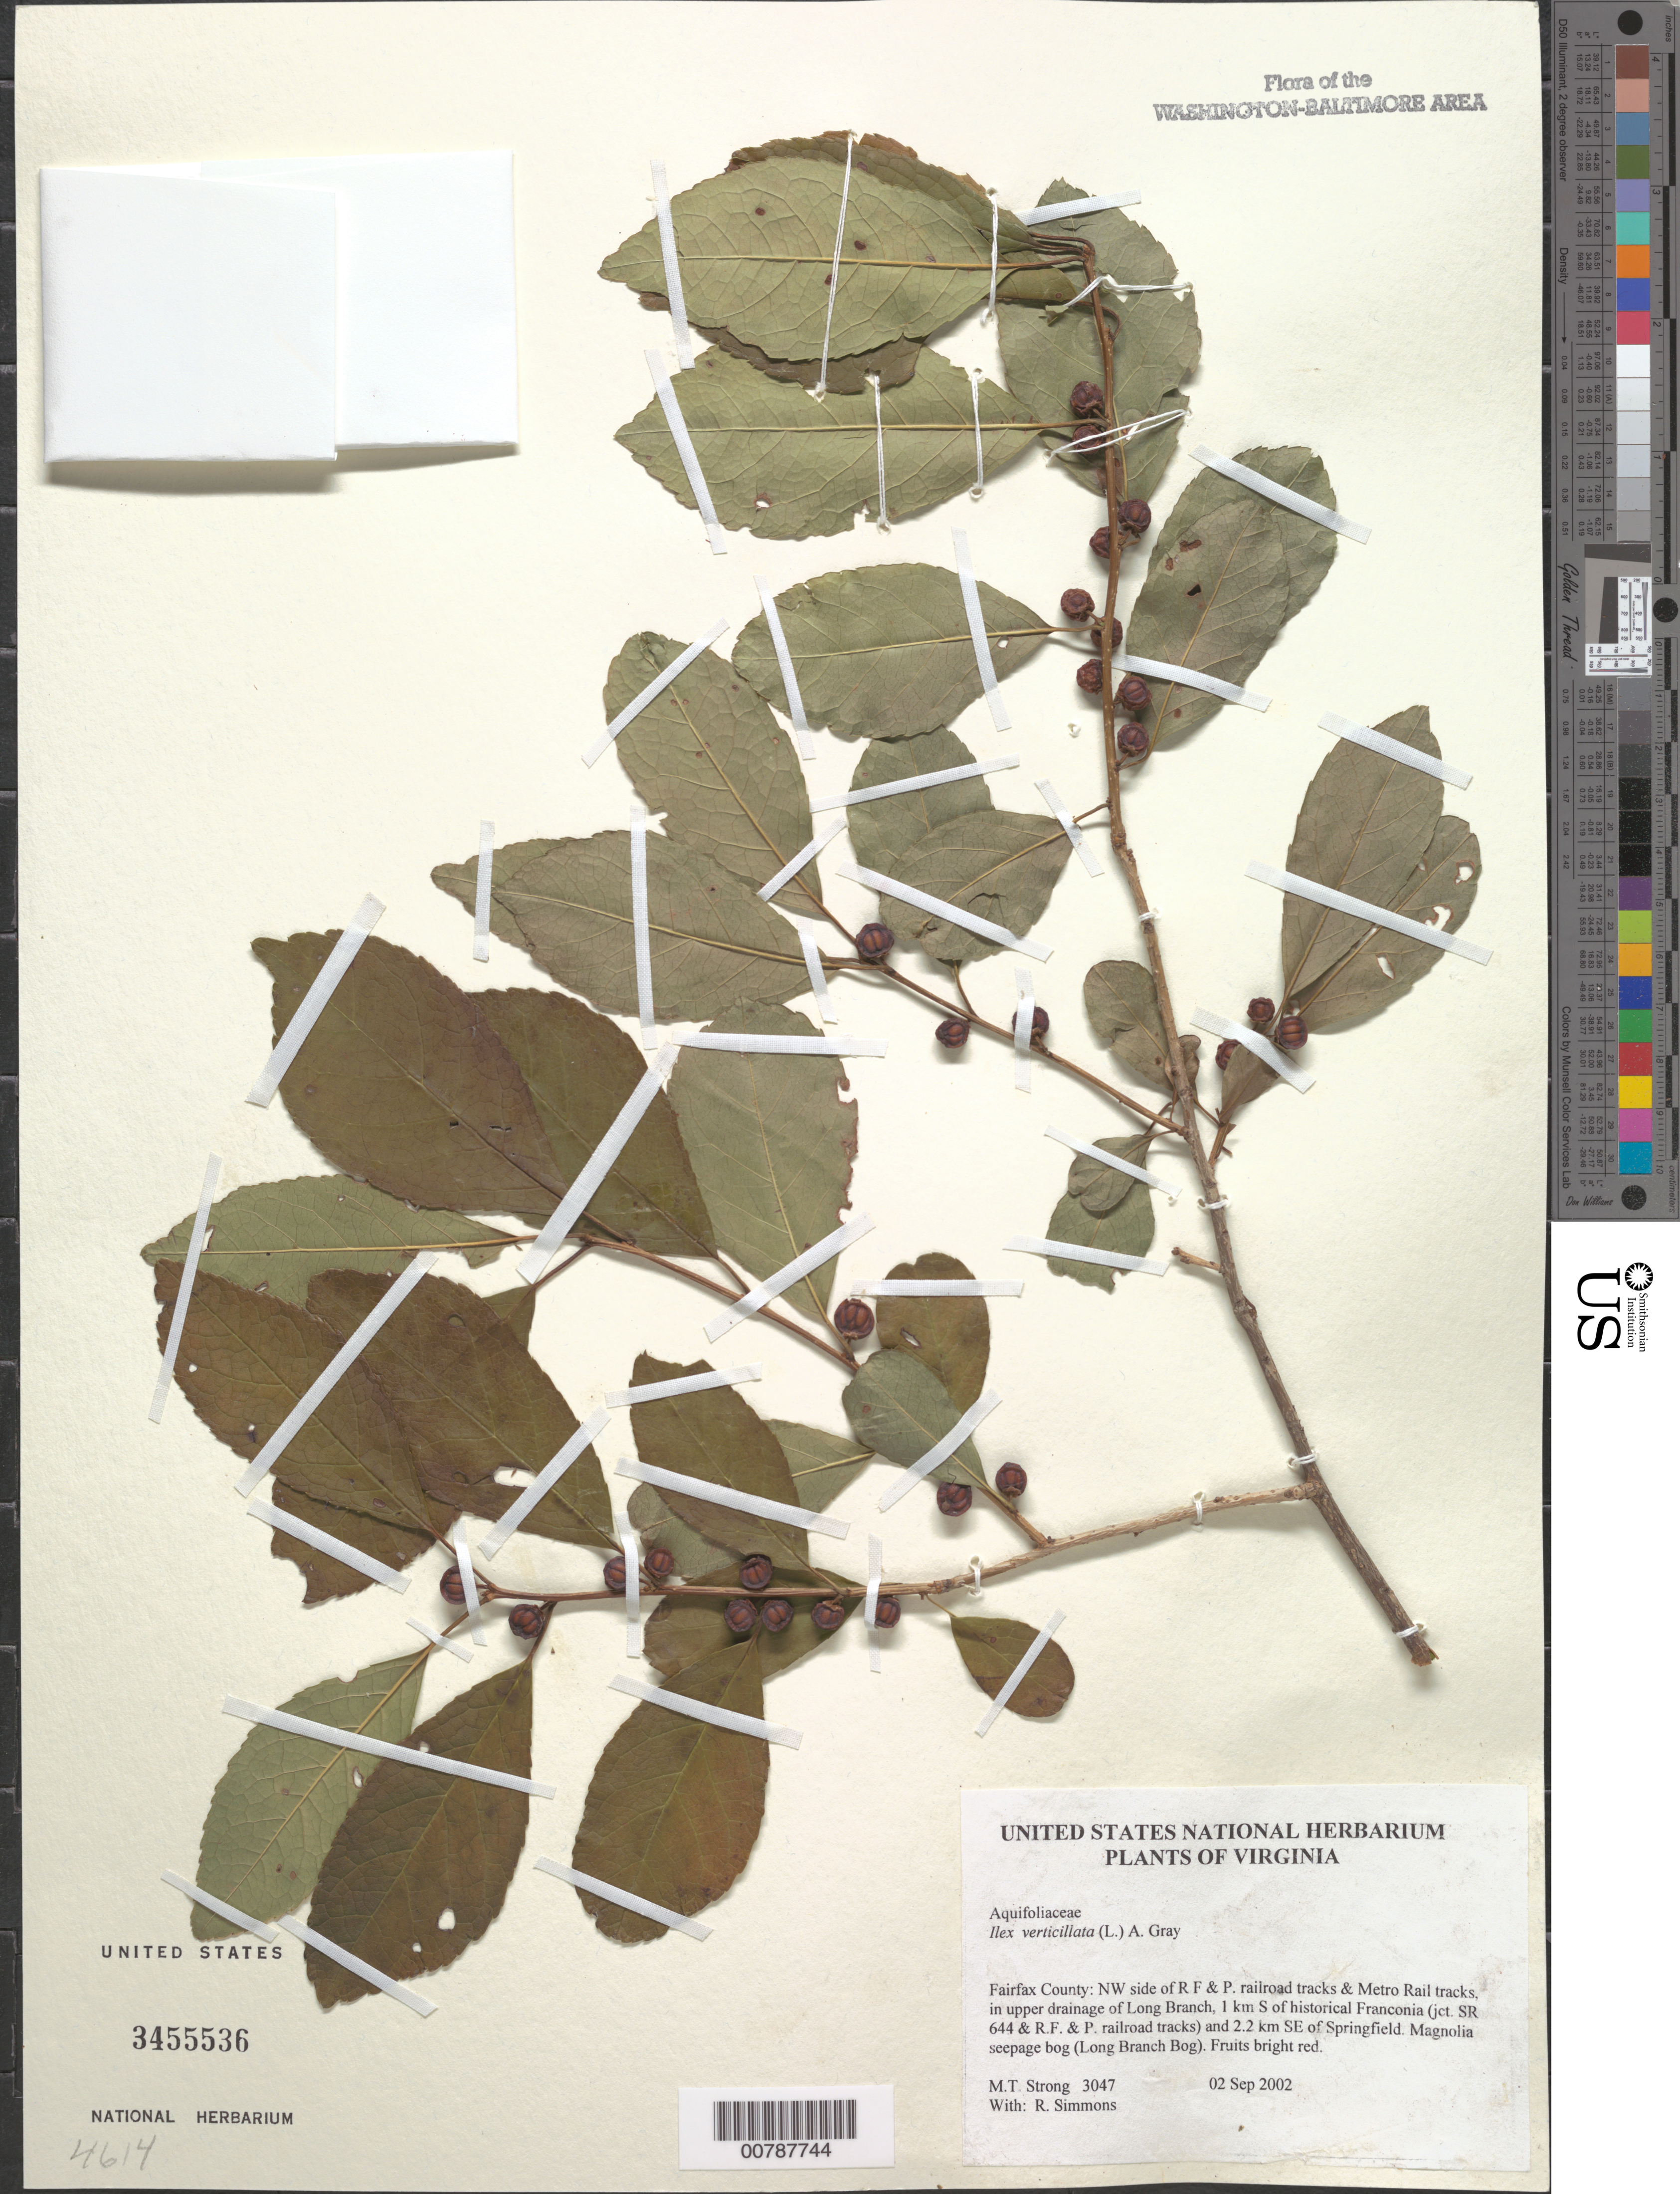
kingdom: Plantae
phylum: Tracheophyta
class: Magnoliopsida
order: Aquifoliales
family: Aquifoliaceae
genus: Ilex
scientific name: Ilex verticillata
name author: (L.) A. Gray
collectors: M. T. Strong & R. Simmons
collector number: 3047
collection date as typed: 02 Sep 2002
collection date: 2002-09-02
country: United States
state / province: Virginia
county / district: Fairfax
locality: NW side of R F & P. railroad tracks & Metro Rail tracks, in upper drainage of Long Branch, 1 km S of historical Franconia (jct. SR 644 & R.F. & P. railroad tracks) and 2.2 km SE of Springfield.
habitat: Magnolia seepage bog (Long Branch Bog).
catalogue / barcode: US 3455536